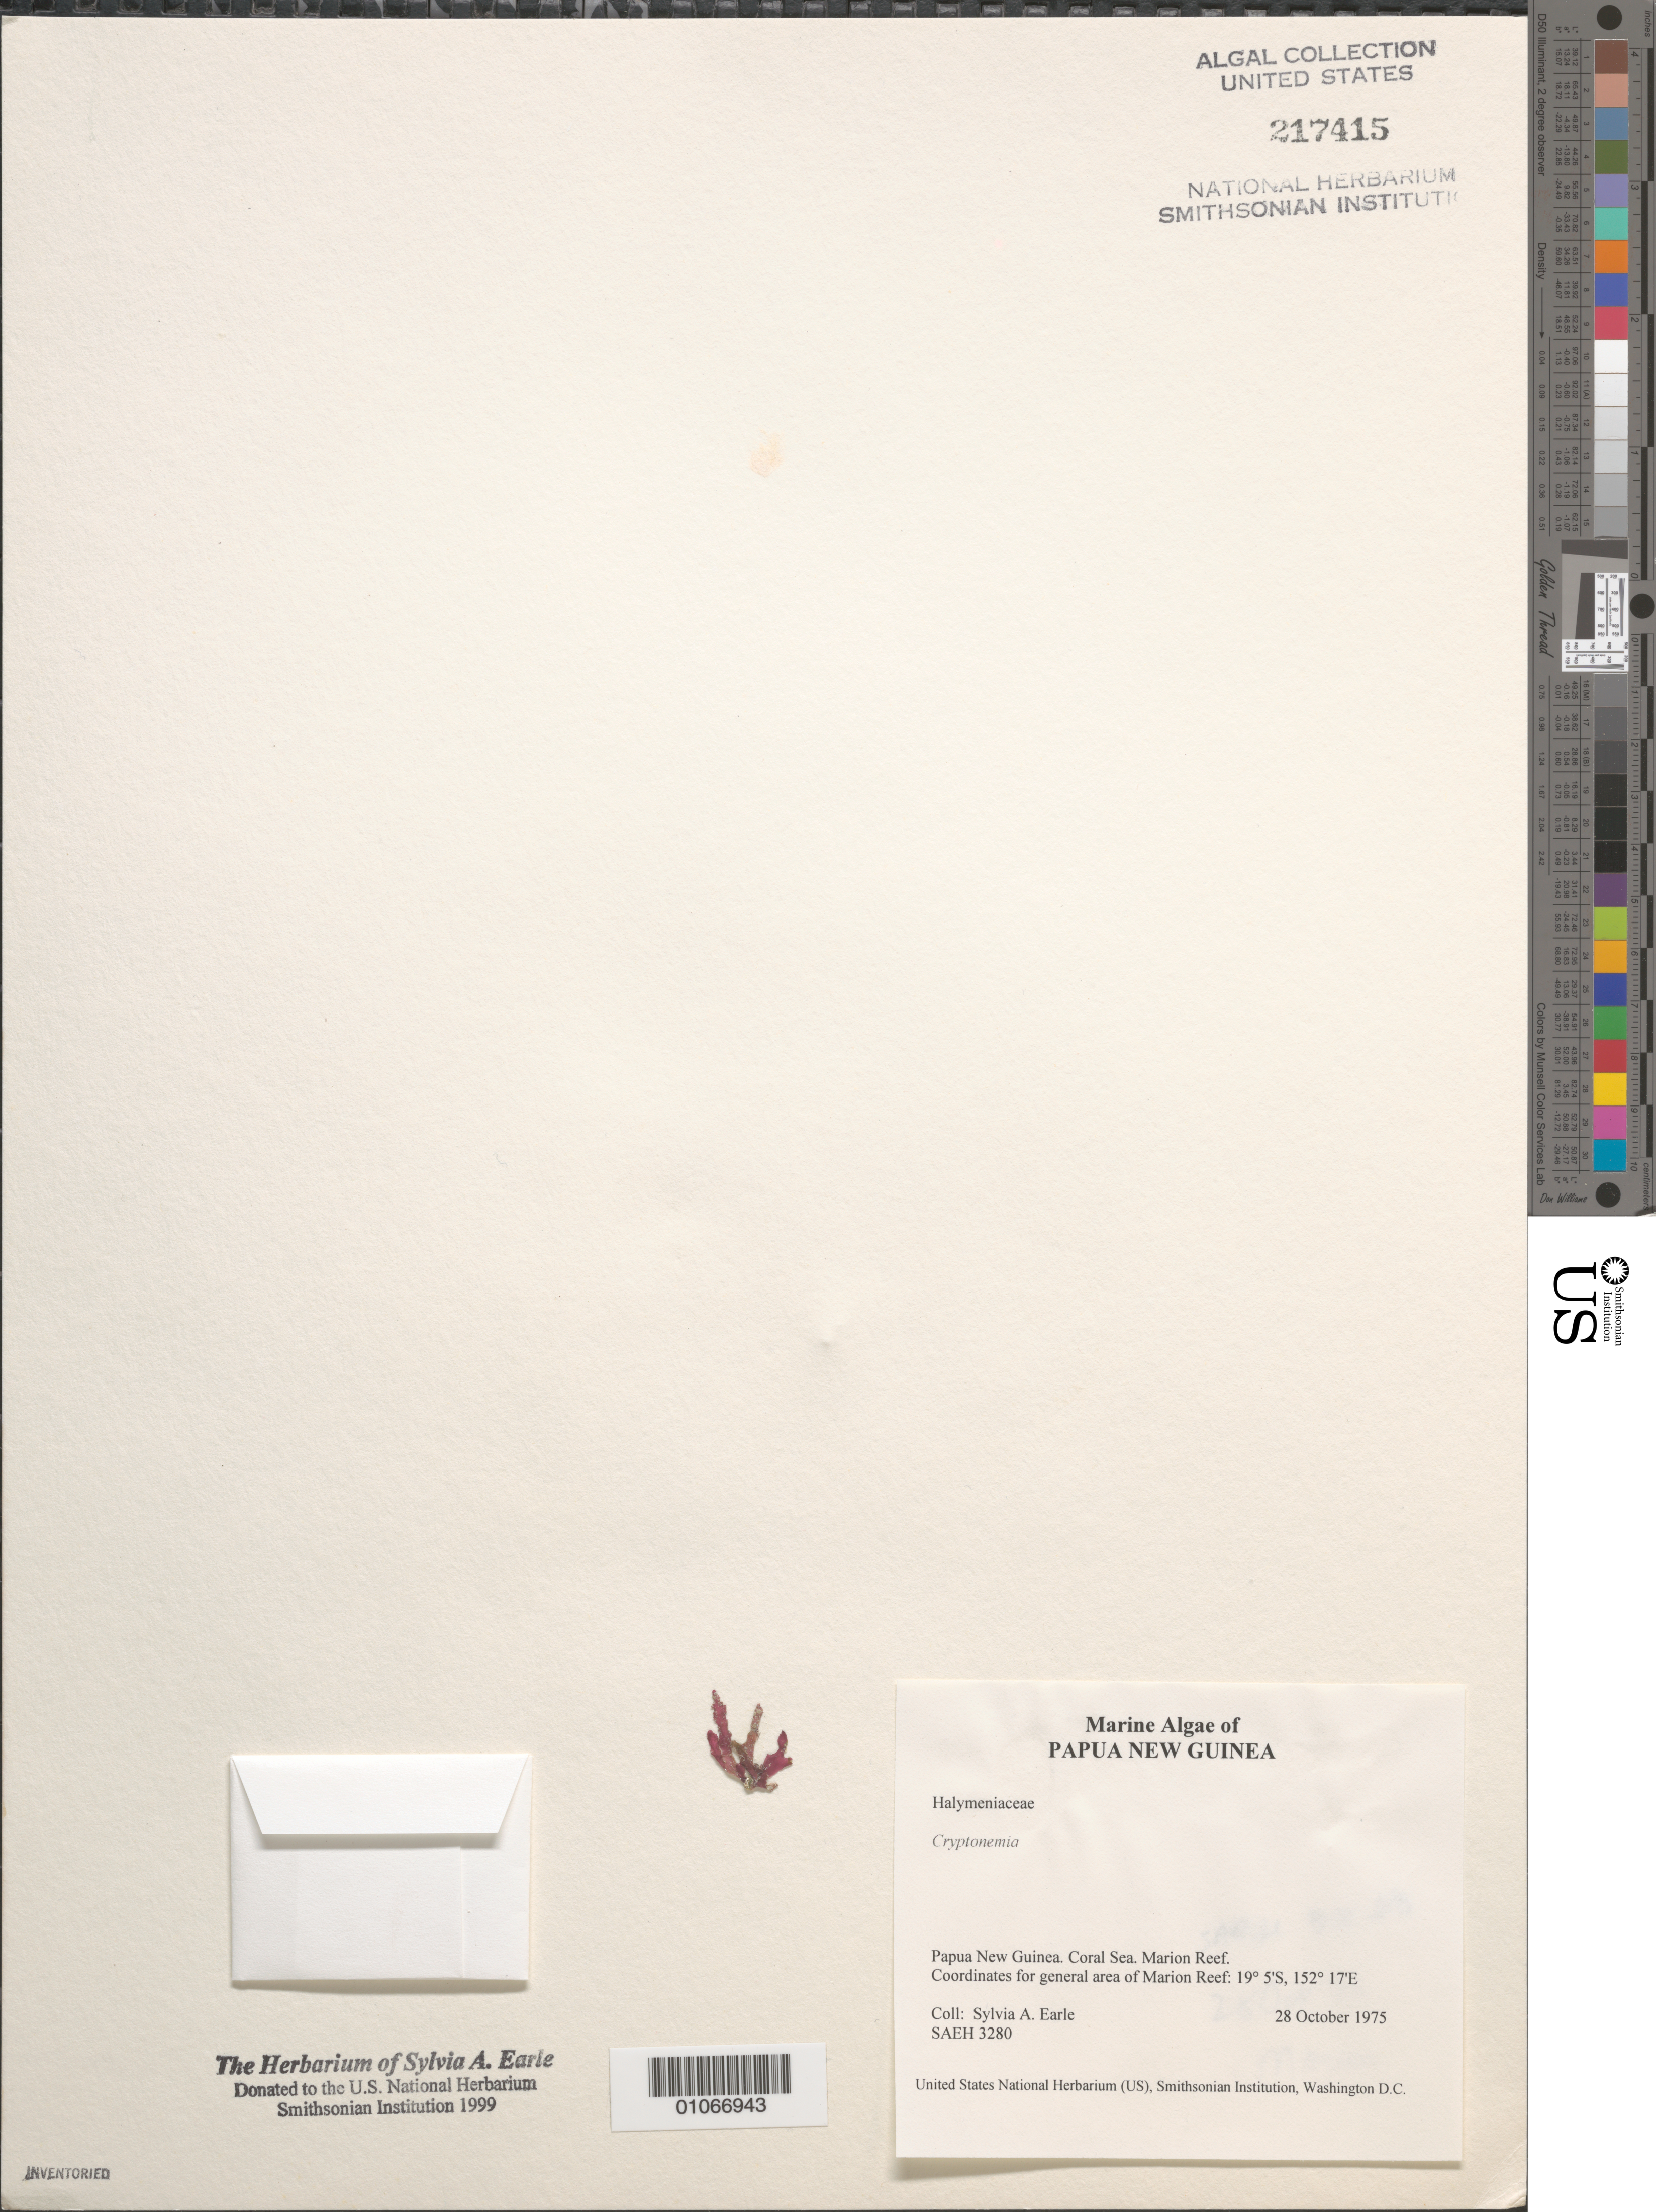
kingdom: Plantae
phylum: Rhodophyta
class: Florideophyceae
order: Halymeniales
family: Halymeniaceae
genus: Cryptonemia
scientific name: Cryptonemia sp.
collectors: S. A. Earle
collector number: SAEH 3280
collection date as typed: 28 Oct 1975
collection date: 1975-10-28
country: Australia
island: Marion Reef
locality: Coral Sea, Marion Reef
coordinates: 19 5'S, 152 17'E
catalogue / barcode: US 217415